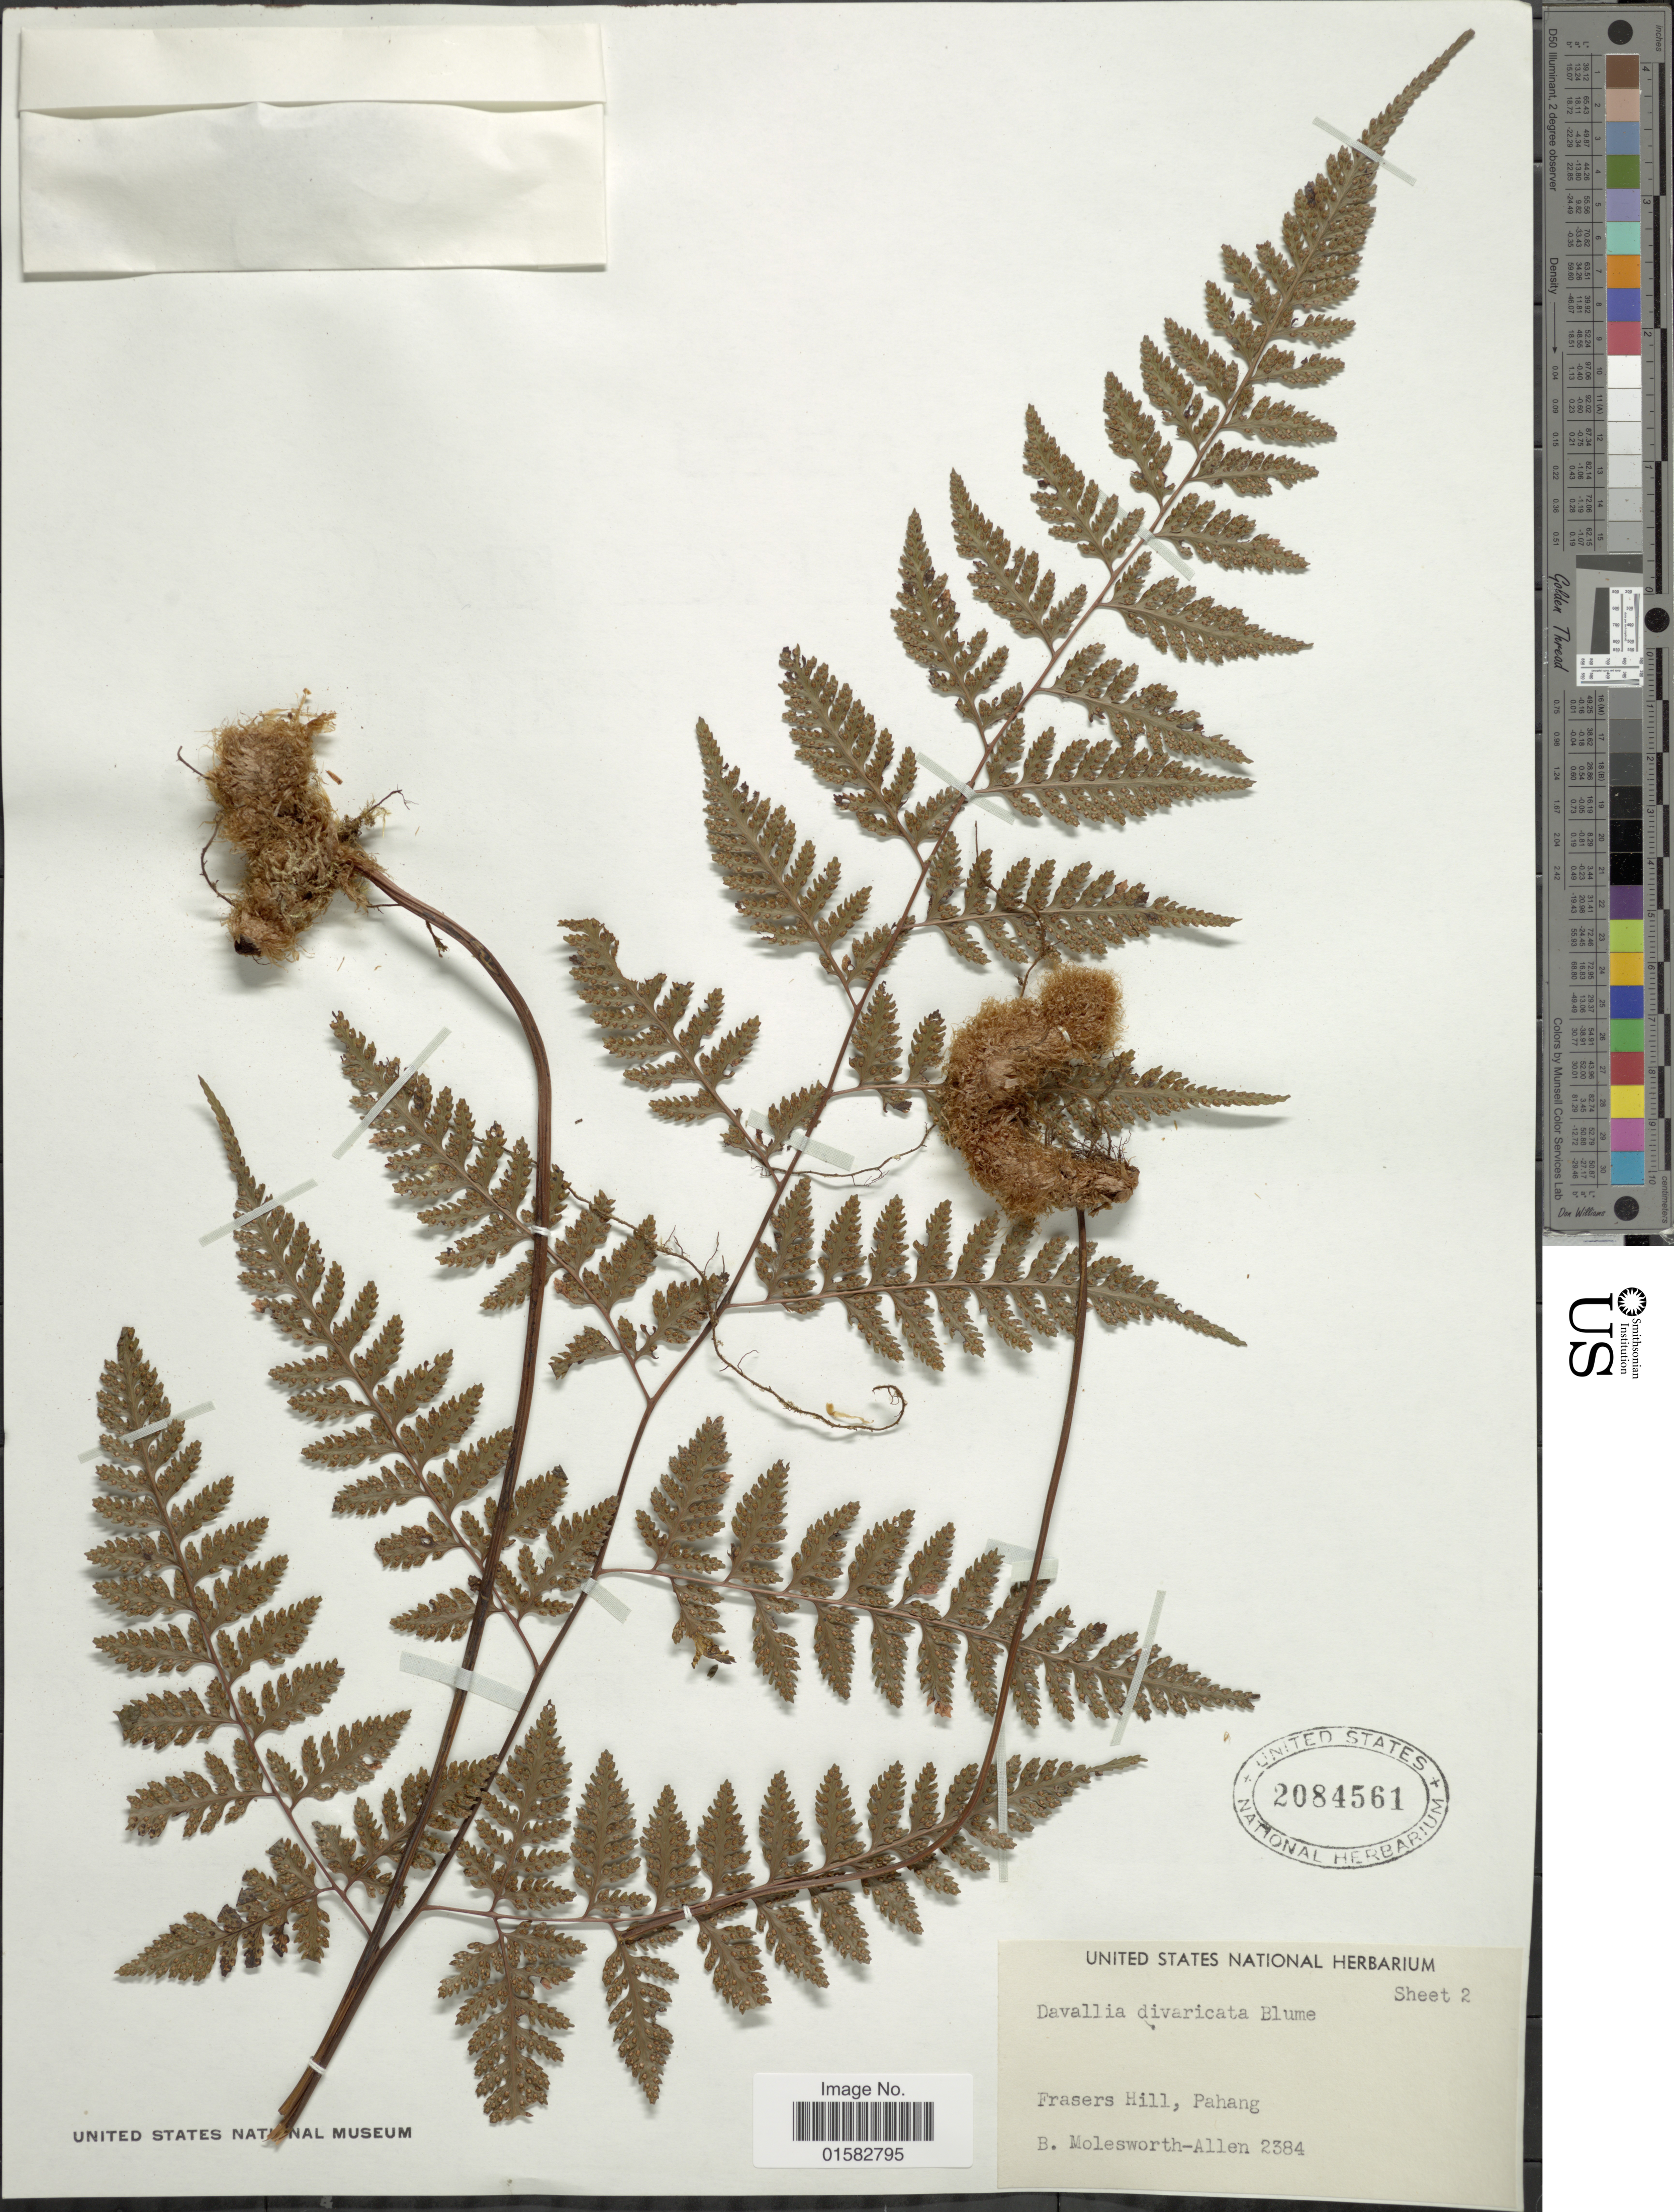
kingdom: Plantae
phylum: Tracheophyta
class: Polypodiopsida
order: Polypodiales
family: Davalliaceae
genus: Davallia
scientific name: Davallia divaricata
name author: Blume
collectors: B. E. G. Molesworth-Allen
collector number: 2384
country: Malaysia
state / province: Pahang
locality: Fraser Hill, Pahang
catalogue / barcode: US 2084561